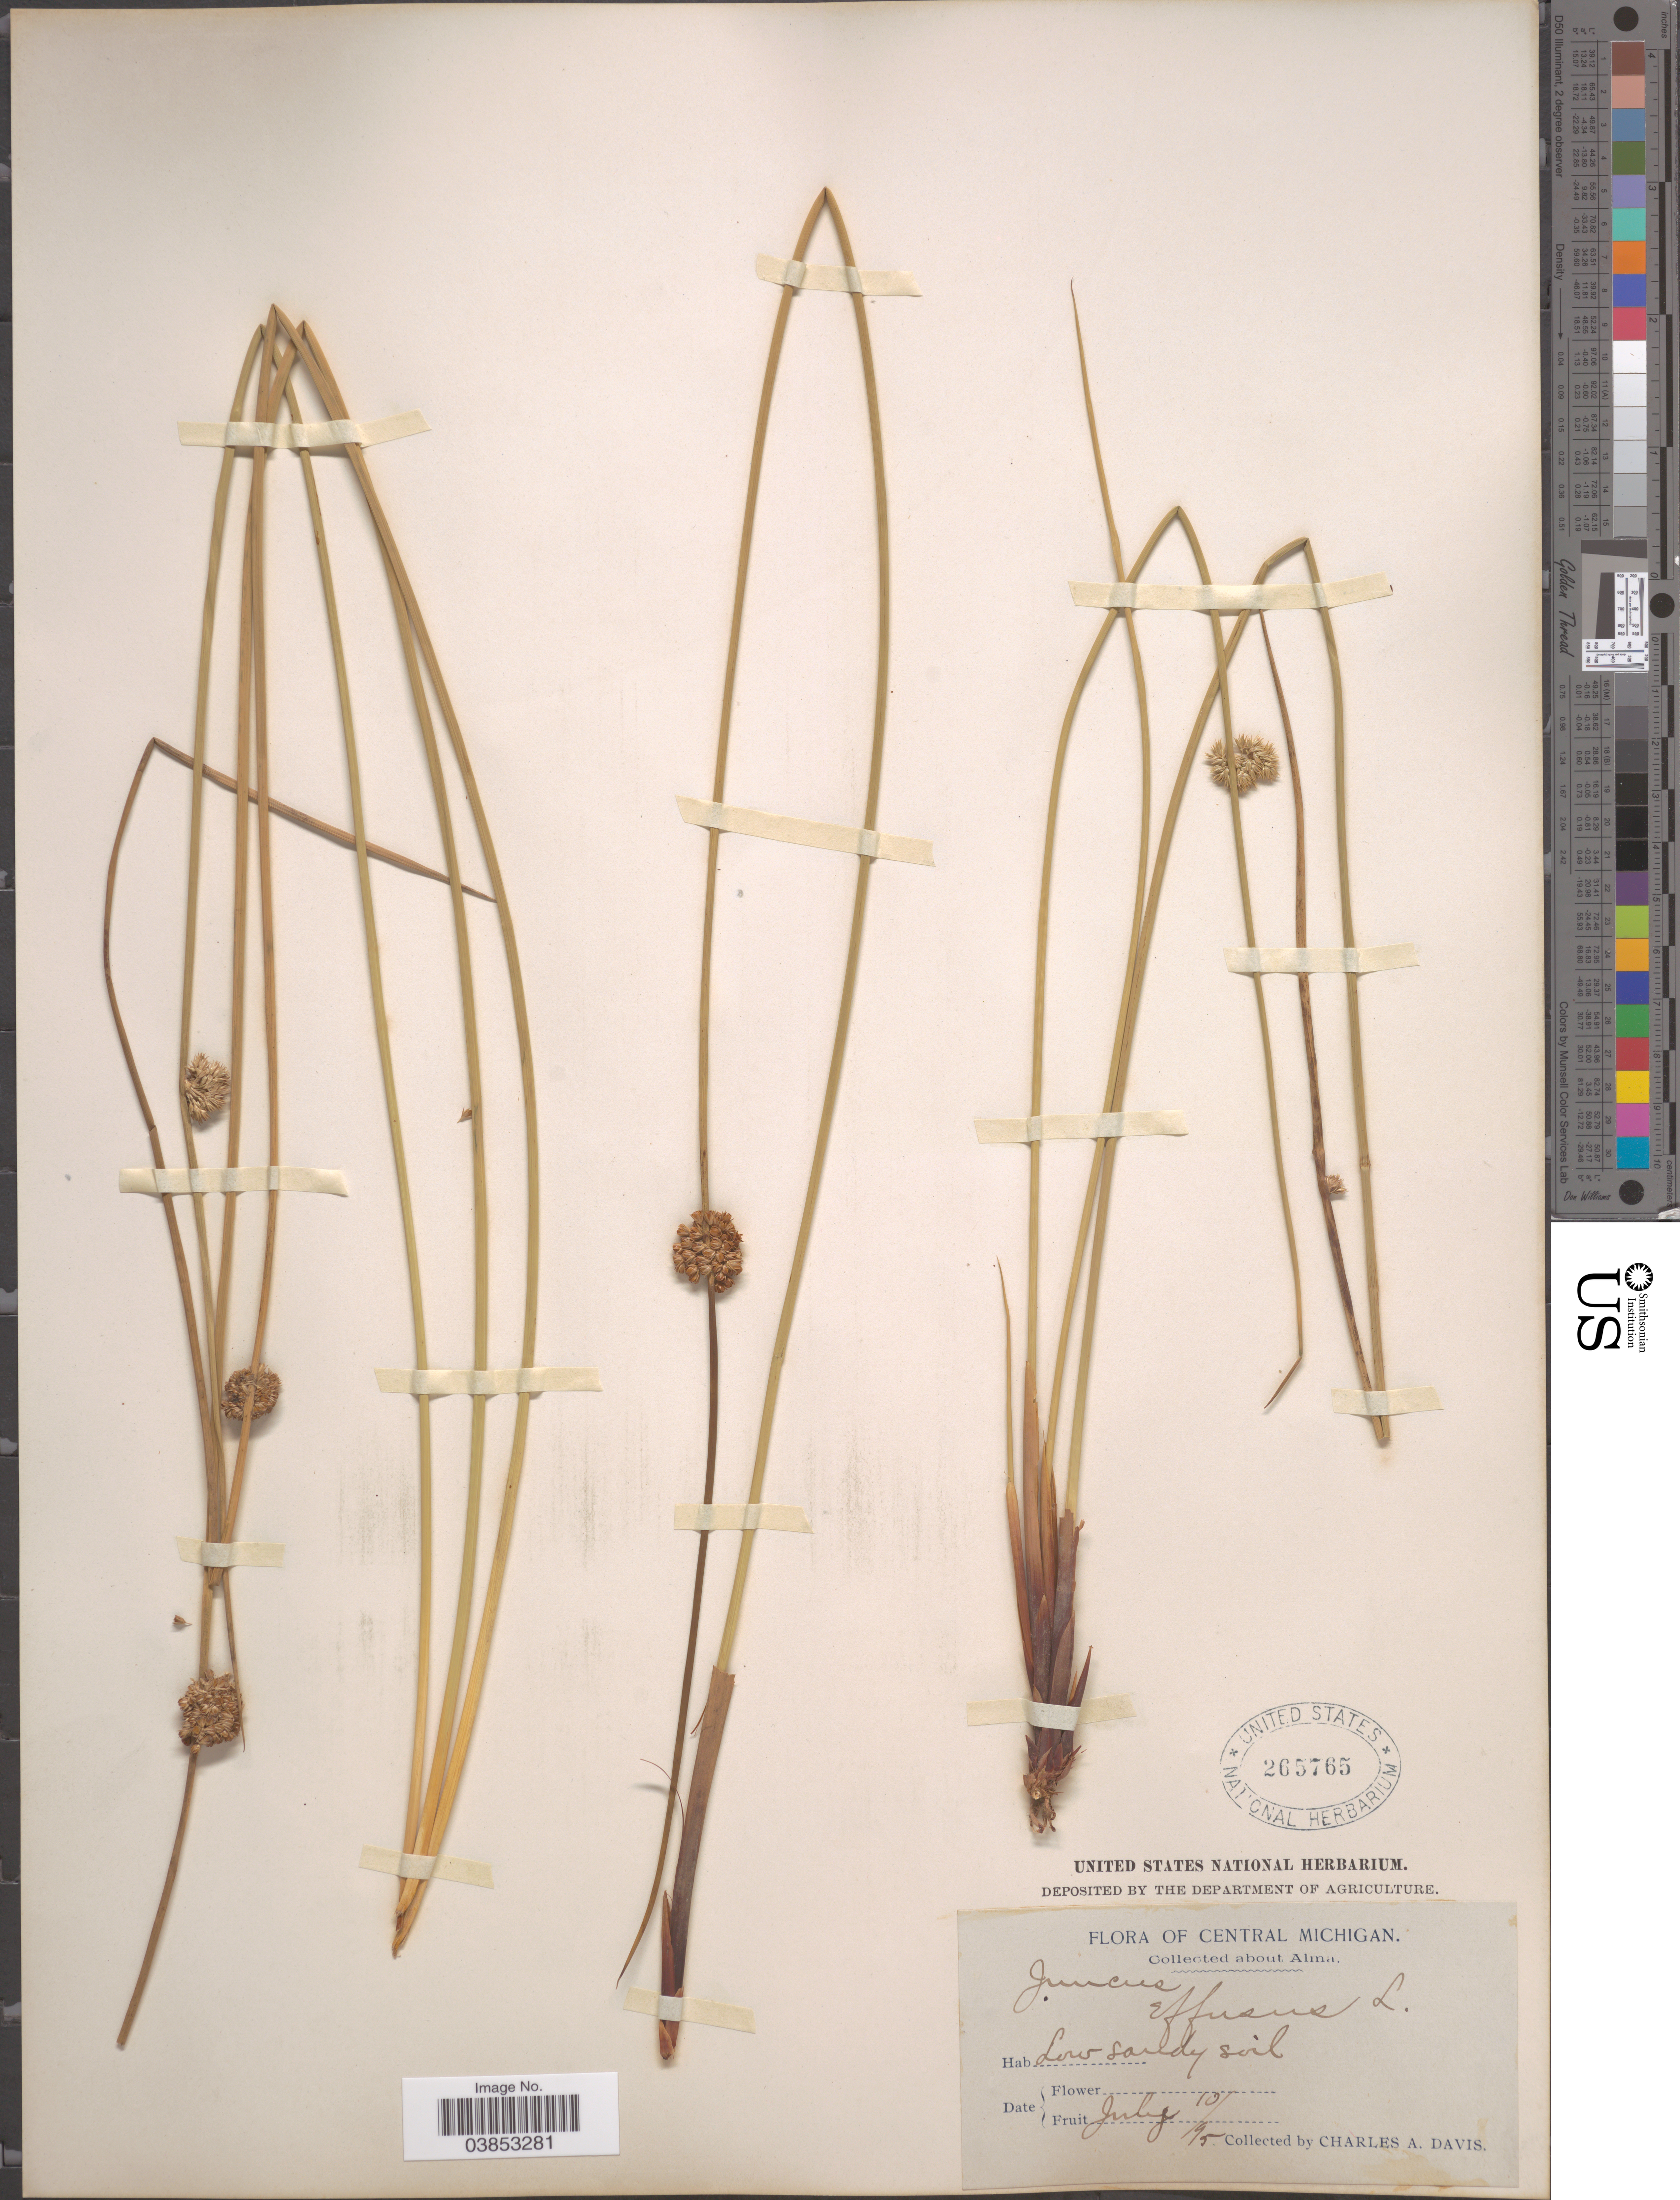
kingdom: Plantae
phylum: Tracheophyta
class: Liliopsida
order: Poales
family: Juncaceae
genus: Juncus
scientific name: Juncus effusus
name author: L.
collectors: C. Davis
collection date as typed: Transcribed d/m/y: 10/7/95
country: United States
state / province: Michigan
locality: Central Michigan. About Alma.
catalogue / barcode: US 265765